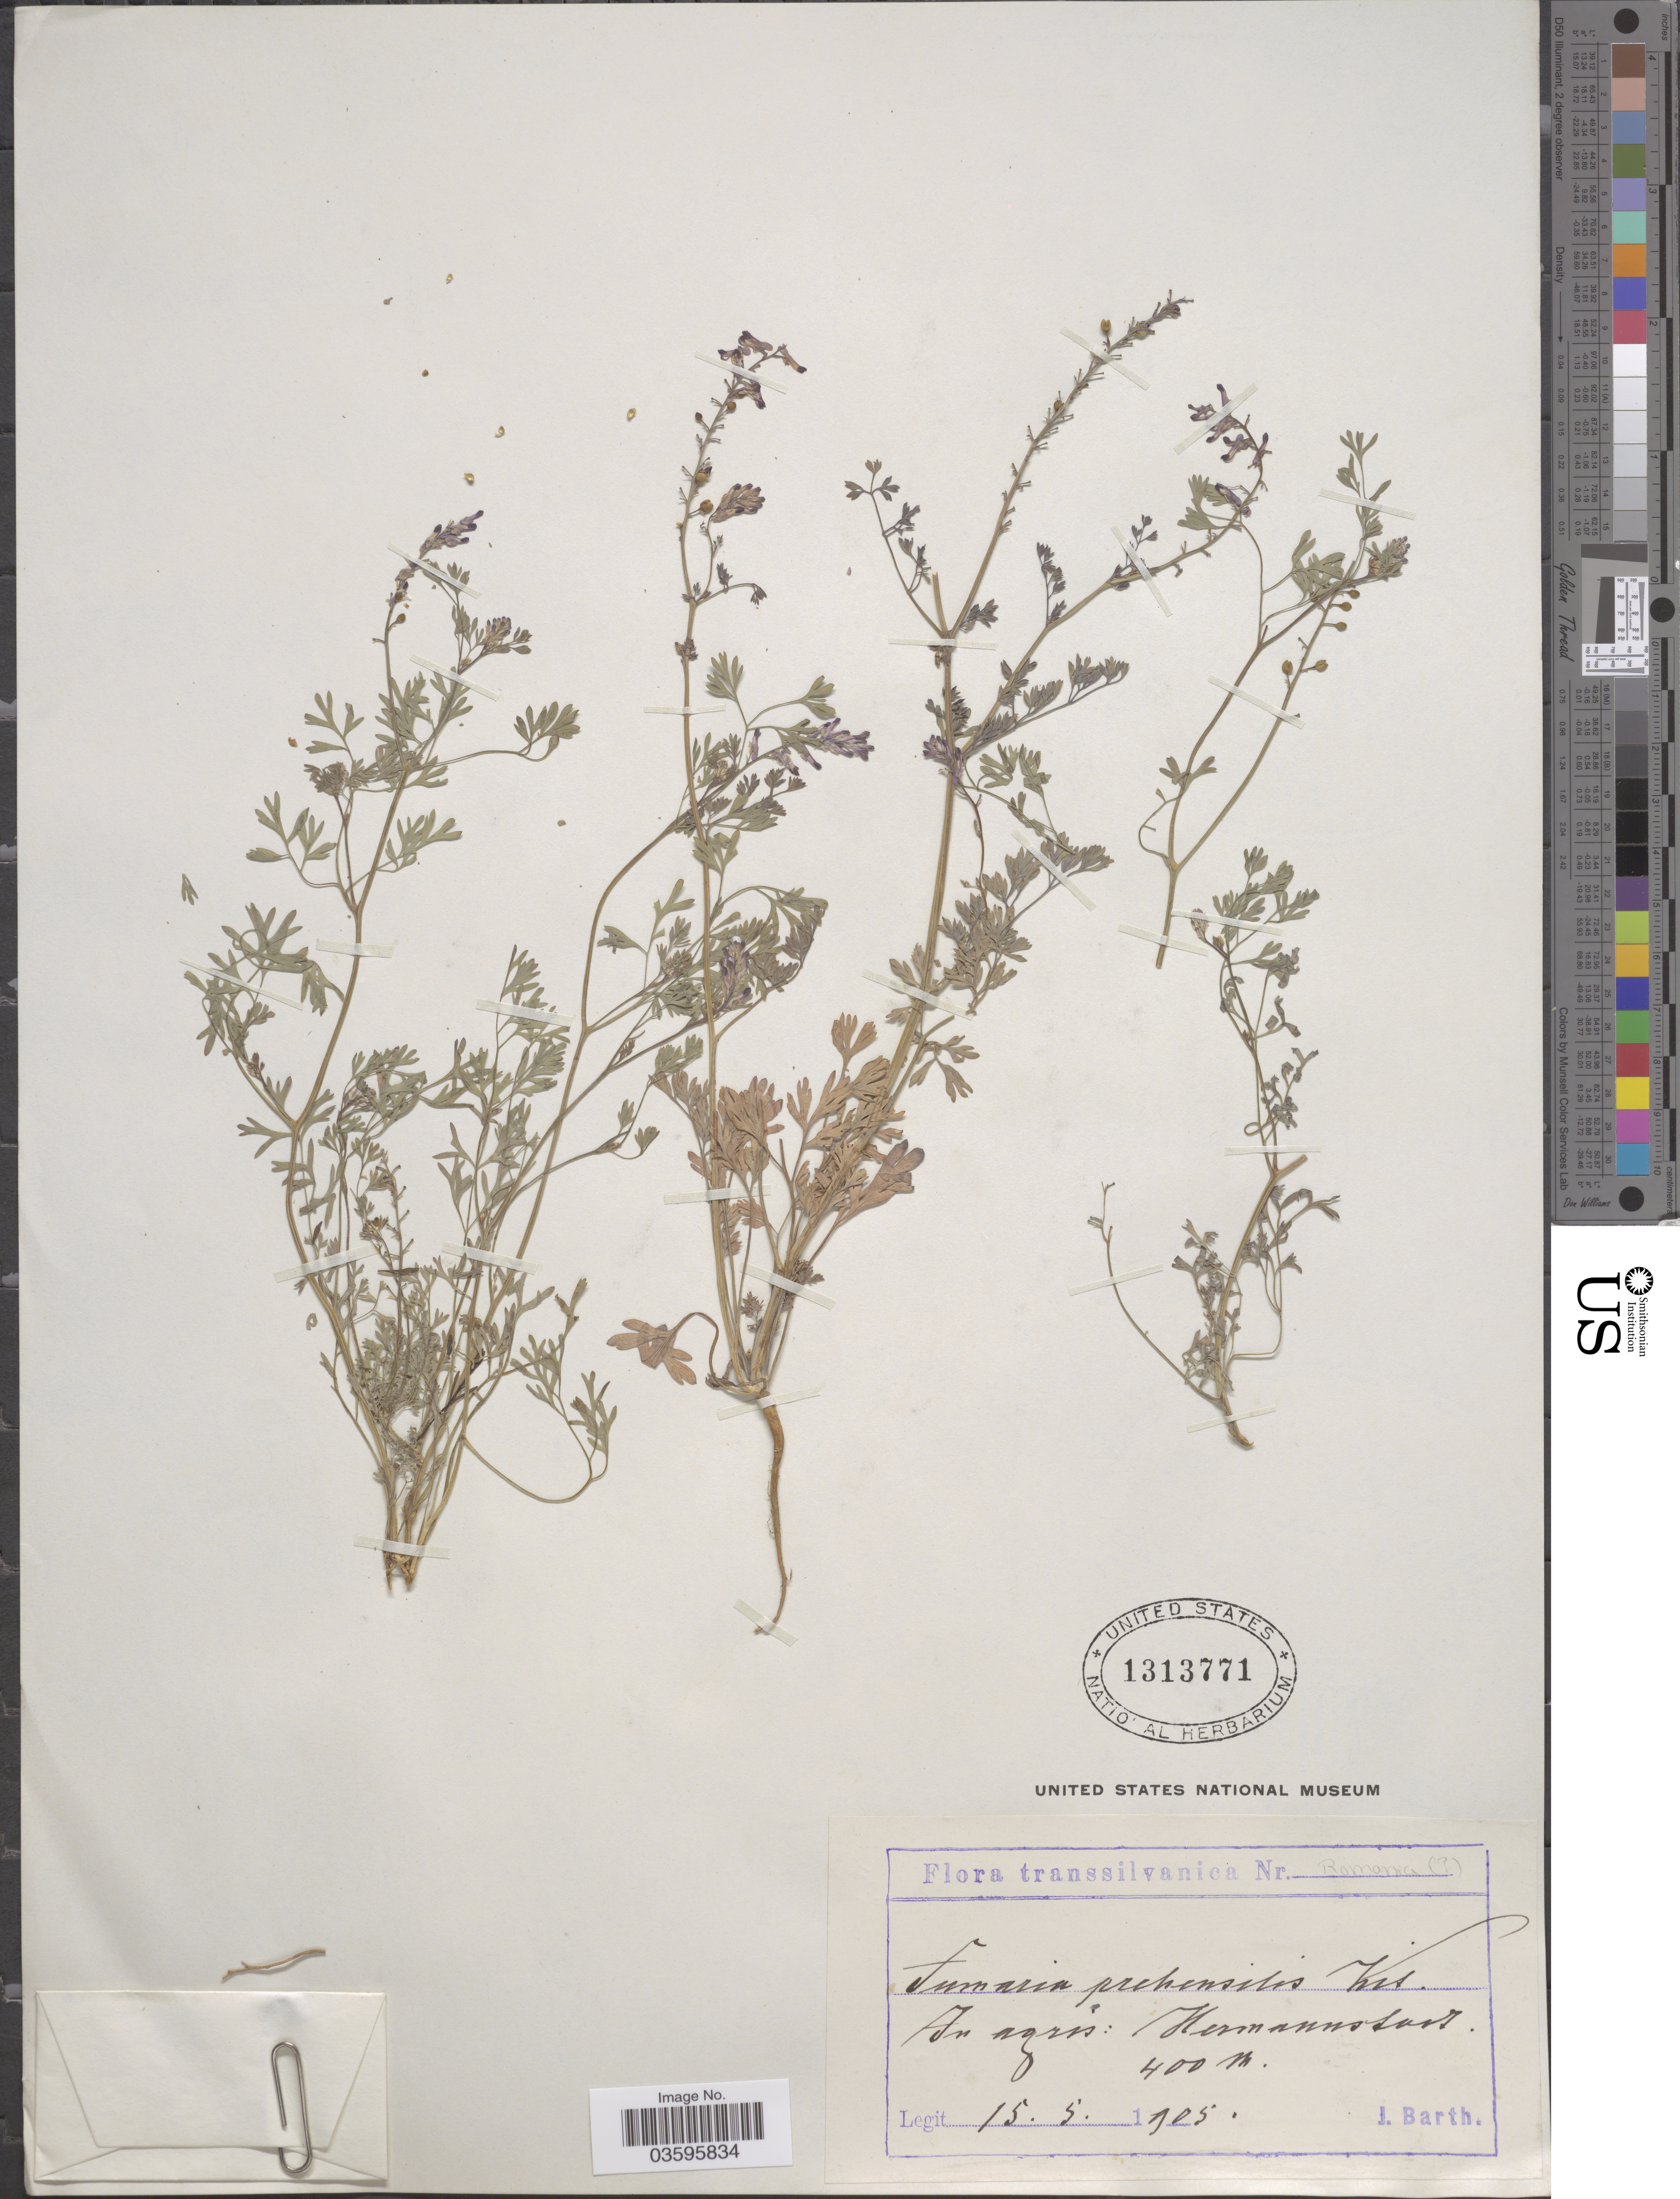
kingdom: Plantae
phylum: Tracheophyta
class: Magnoliopsida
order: Ranunculales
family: Papaveraceae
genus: Fumaria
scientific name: Fumaria prehensilis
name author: Asch.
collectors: J. Barth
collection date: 1905-05-15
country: Romania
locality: Transsilvanica. In agris: Hermannstadt.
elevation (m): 400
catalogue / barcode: US 1313771